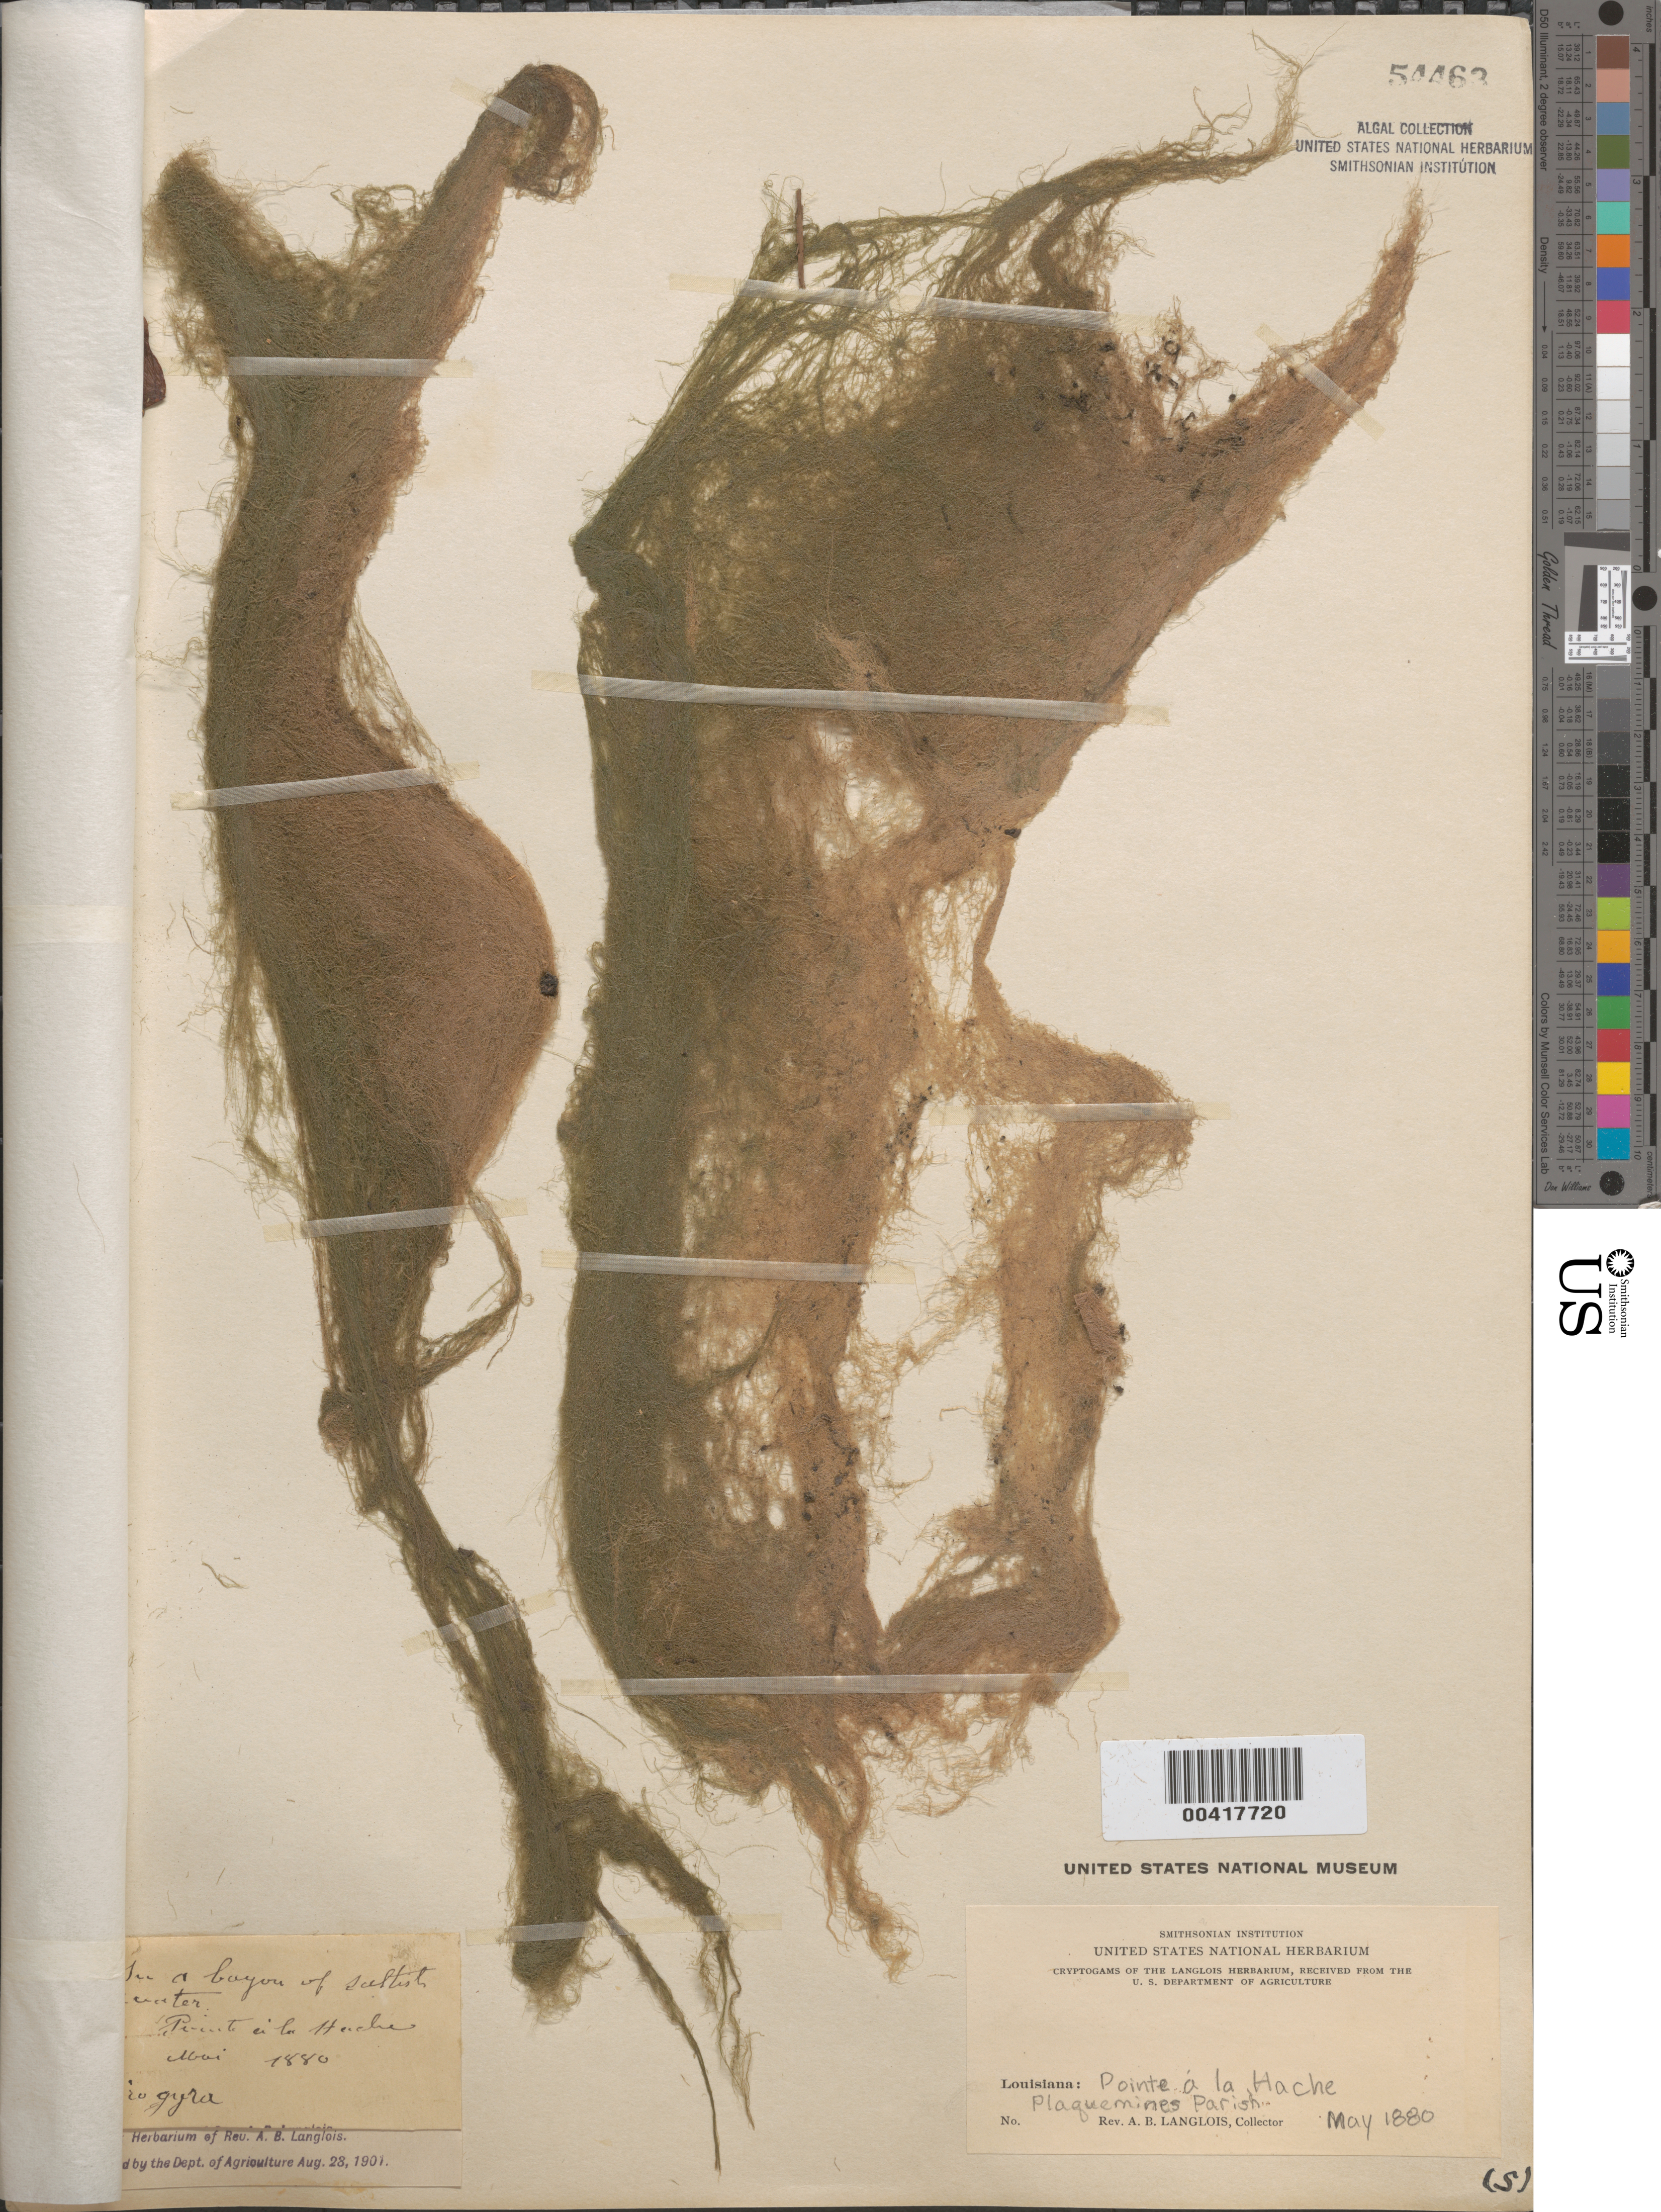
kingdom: Plantae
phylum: Charophyta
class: Zygnematophyceae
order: Zygnematales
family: Zygnemataceae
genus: Spirogyra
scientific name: Spirogyra sp.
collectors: A. B. Langlois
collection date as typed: May 1880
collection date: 1880-05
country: United States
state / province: Louisiana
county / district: Plaquemines Parish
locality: Pointe a la Hache, bayou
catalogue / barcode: US 54463